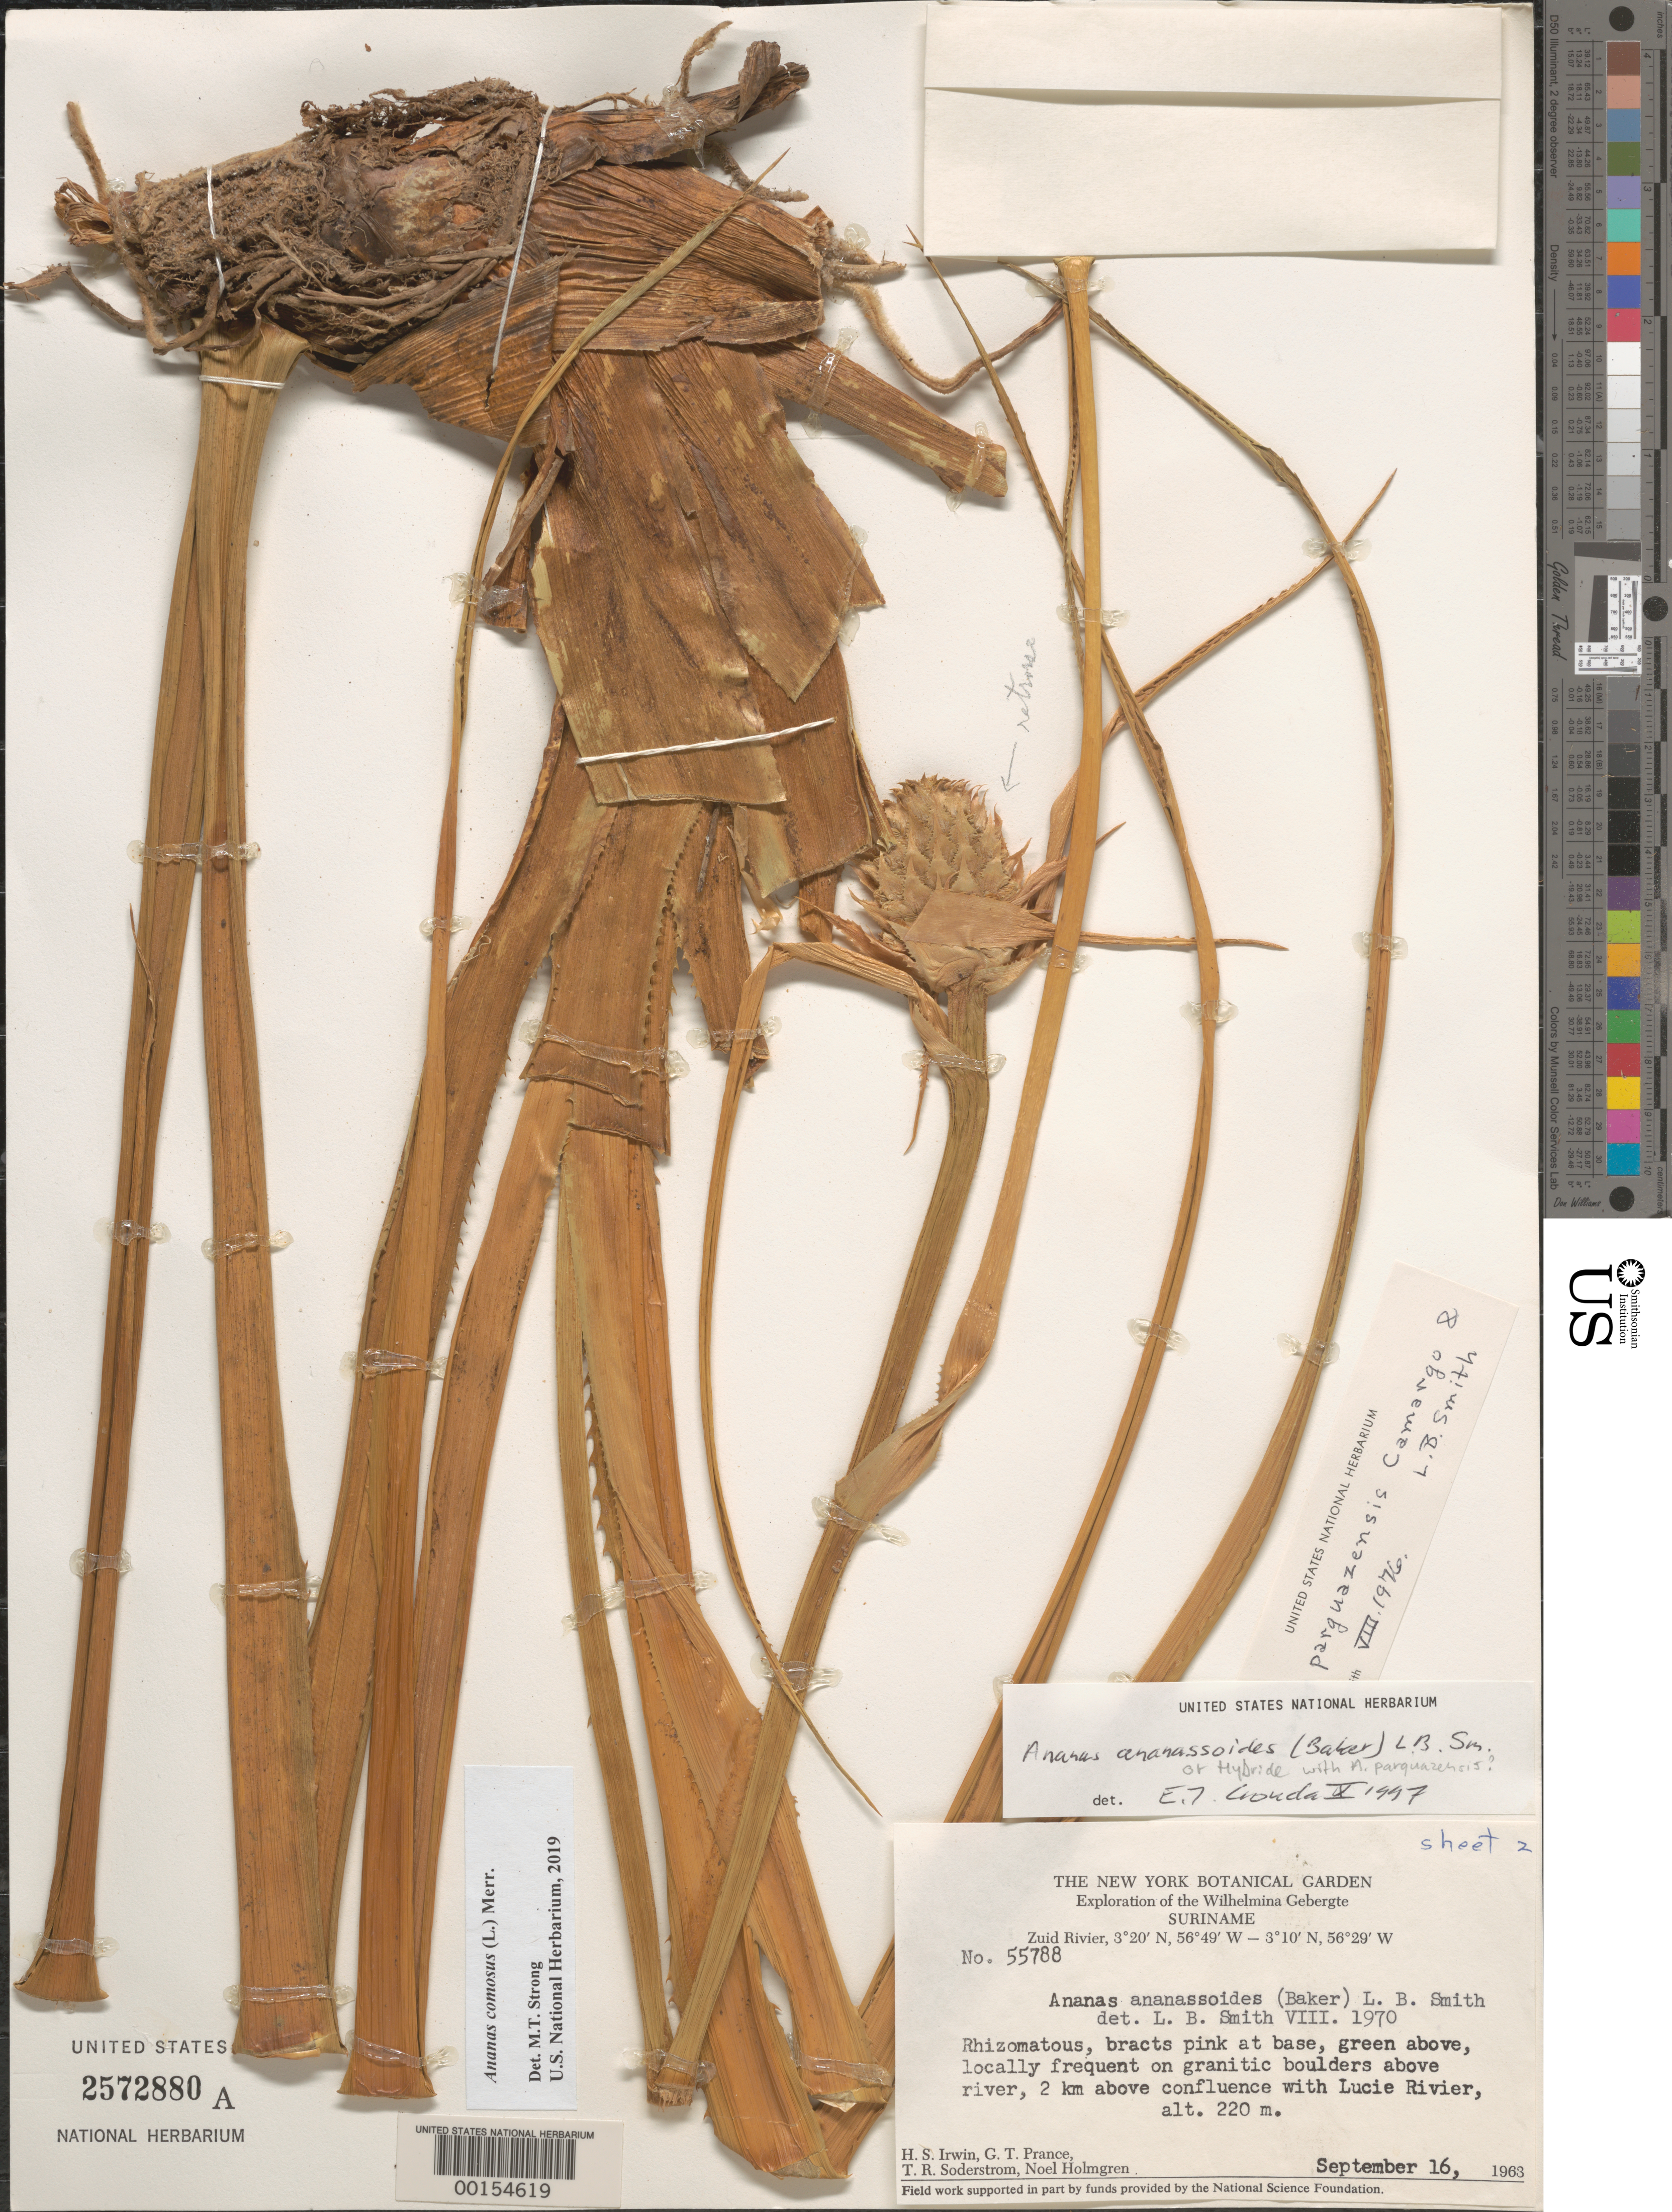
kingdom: Plantae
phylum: Tracheophyta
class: Liliopsida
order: Poales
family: Bromeliaceae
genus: Ananas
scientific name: Ananas comosus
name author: (L.) Merr.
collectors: H. Irwin, G. T. Prance, T. R. Soderstrom & N. H. Holmgren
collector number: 55788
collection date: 1963-09-16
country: Suriname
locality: Wilhelmina Gebergte. Zuid Rivier. Locally frequent on granitic boulders above river, 2 km above confluence with Lucie Rivier.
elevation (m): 220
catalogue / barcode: US 2572880A